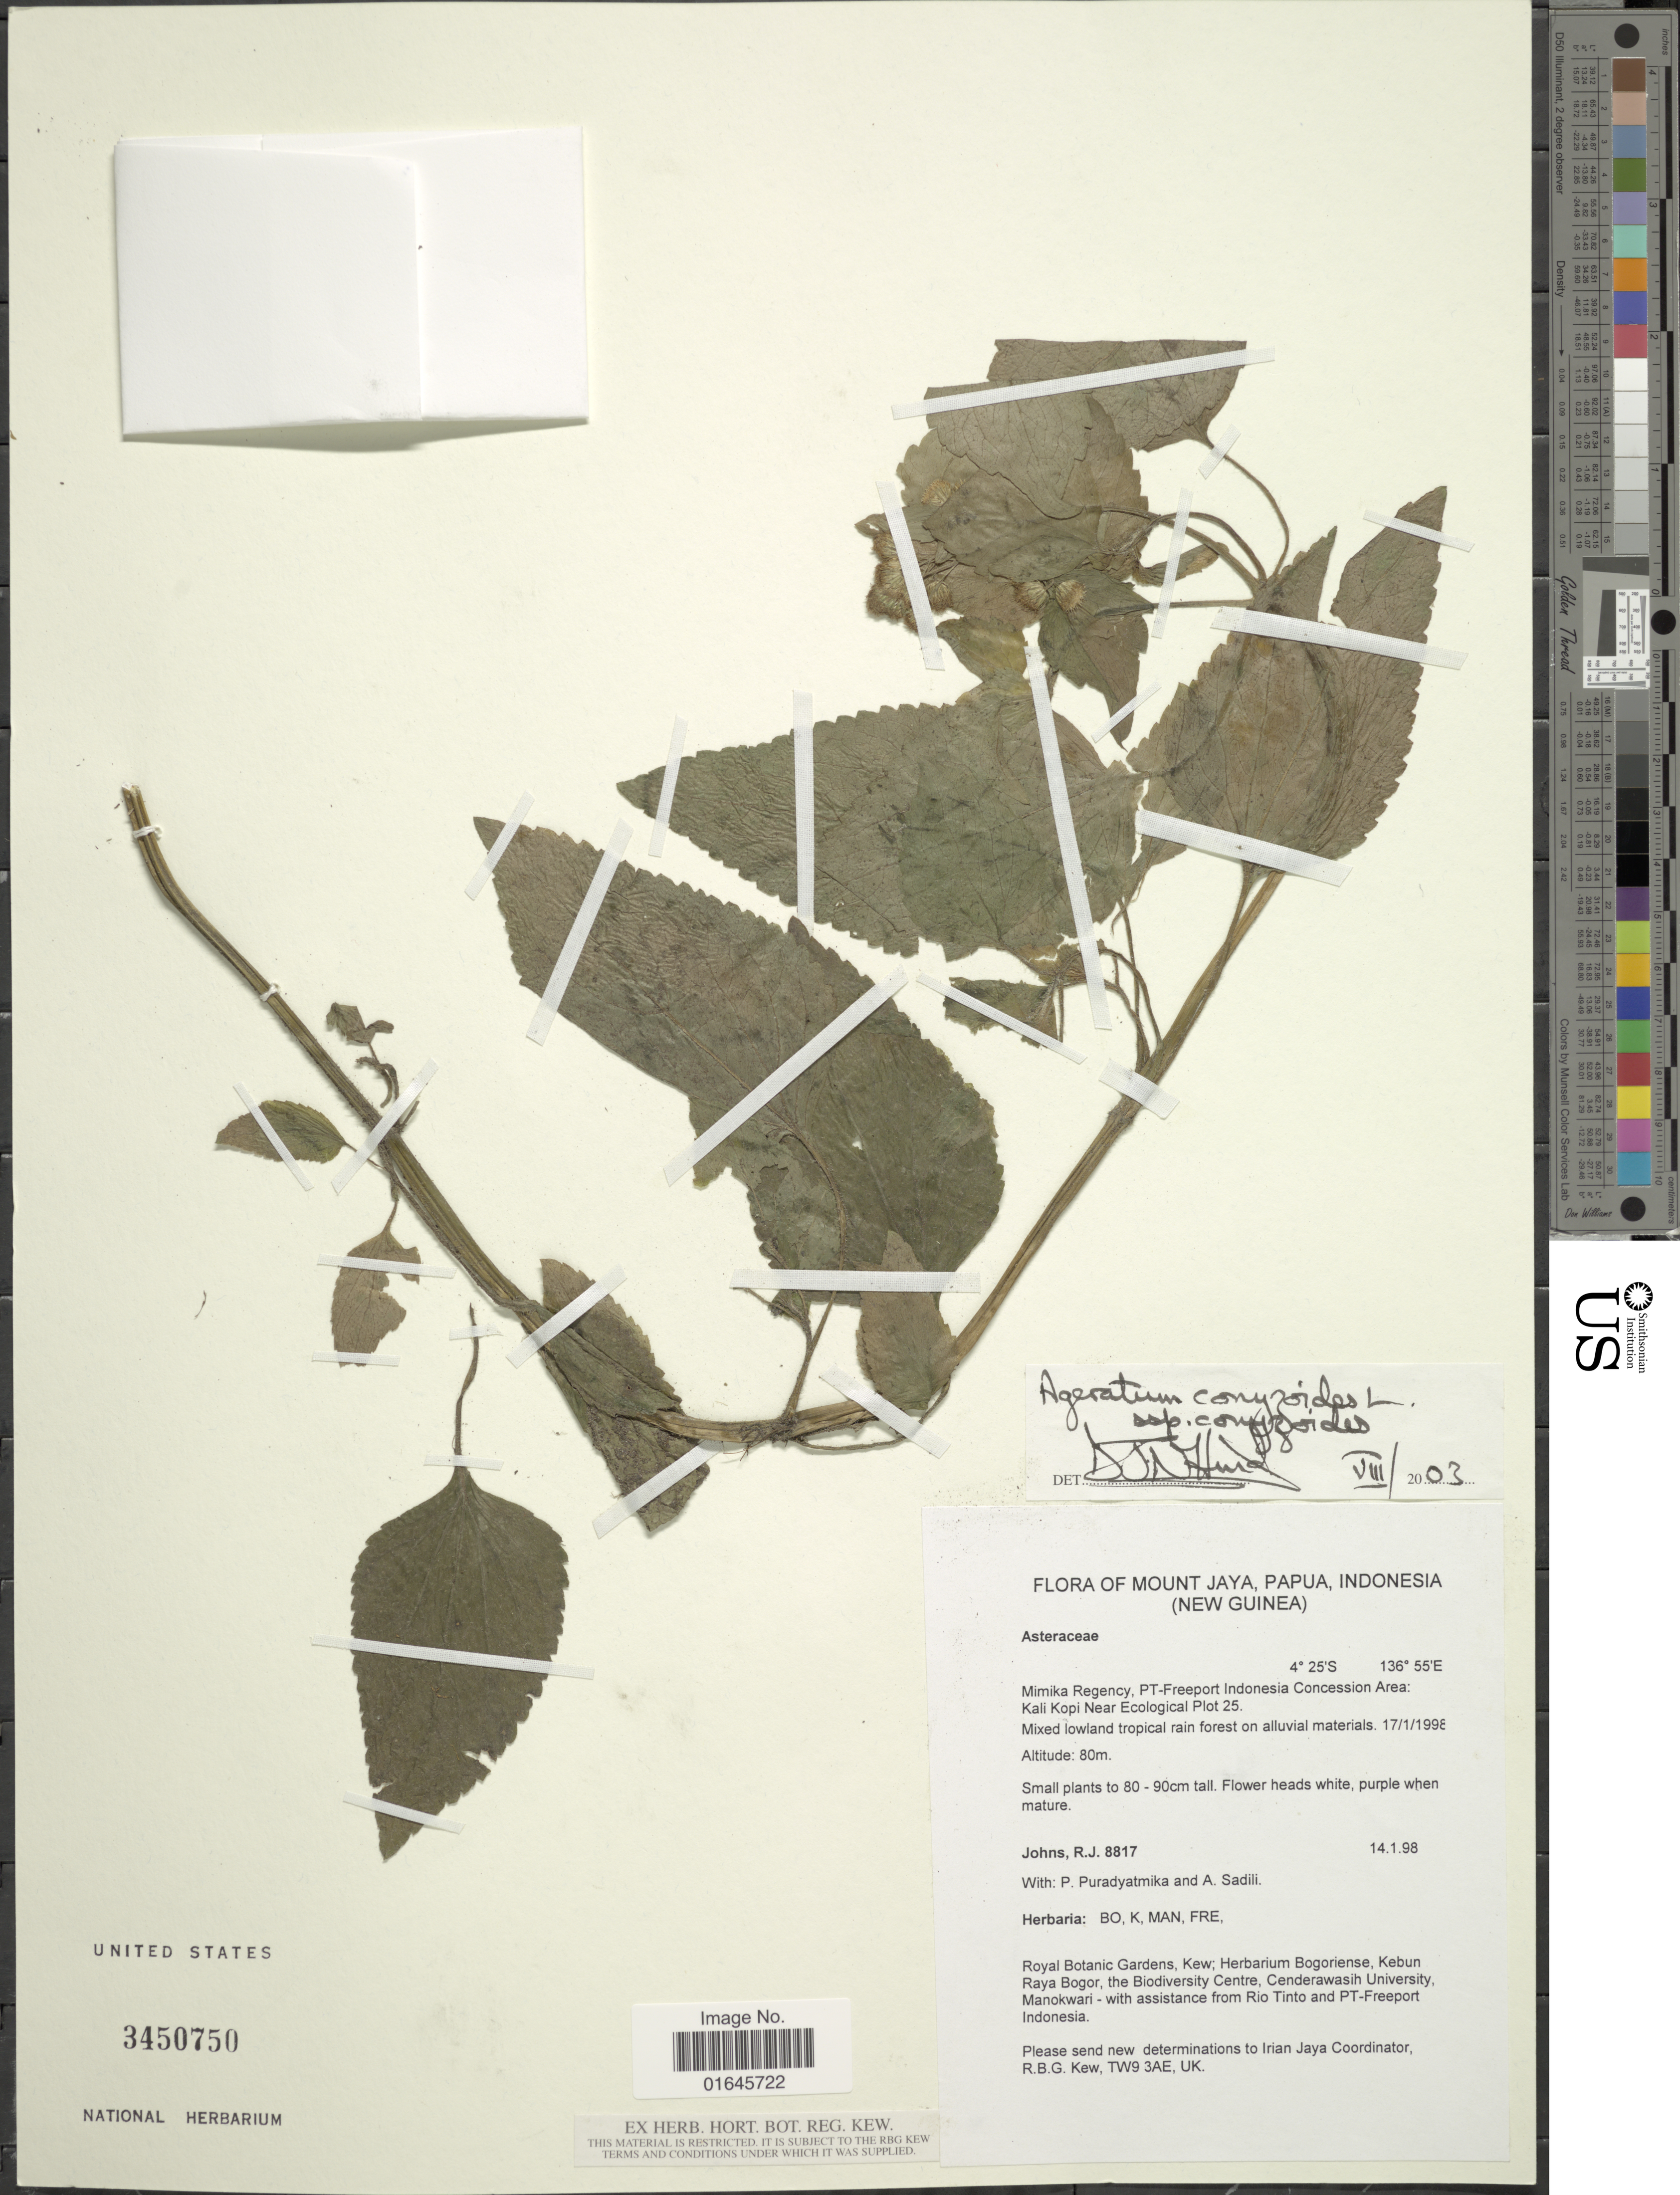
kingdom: Plantae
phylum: Tracheophyta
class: Magnoliopsida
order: Asterales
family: Asteraceae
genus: Ageratum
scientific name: Ageratum conyzoides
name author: L.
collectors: R. Johns, P. Puradyatmika & A. Sadili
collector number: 8817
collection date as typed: Transcribed d/m/y: 14/1/98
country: Indonesia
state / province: Papua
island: New Guinea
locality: Mount Jaya, Papua, Indonesia (New Guinea), Mimika Regency, Pt-Freeport Indonesia Concession Area, Kali Kopi near Ecological Plot 25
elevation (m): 80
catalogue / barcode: US 3450750